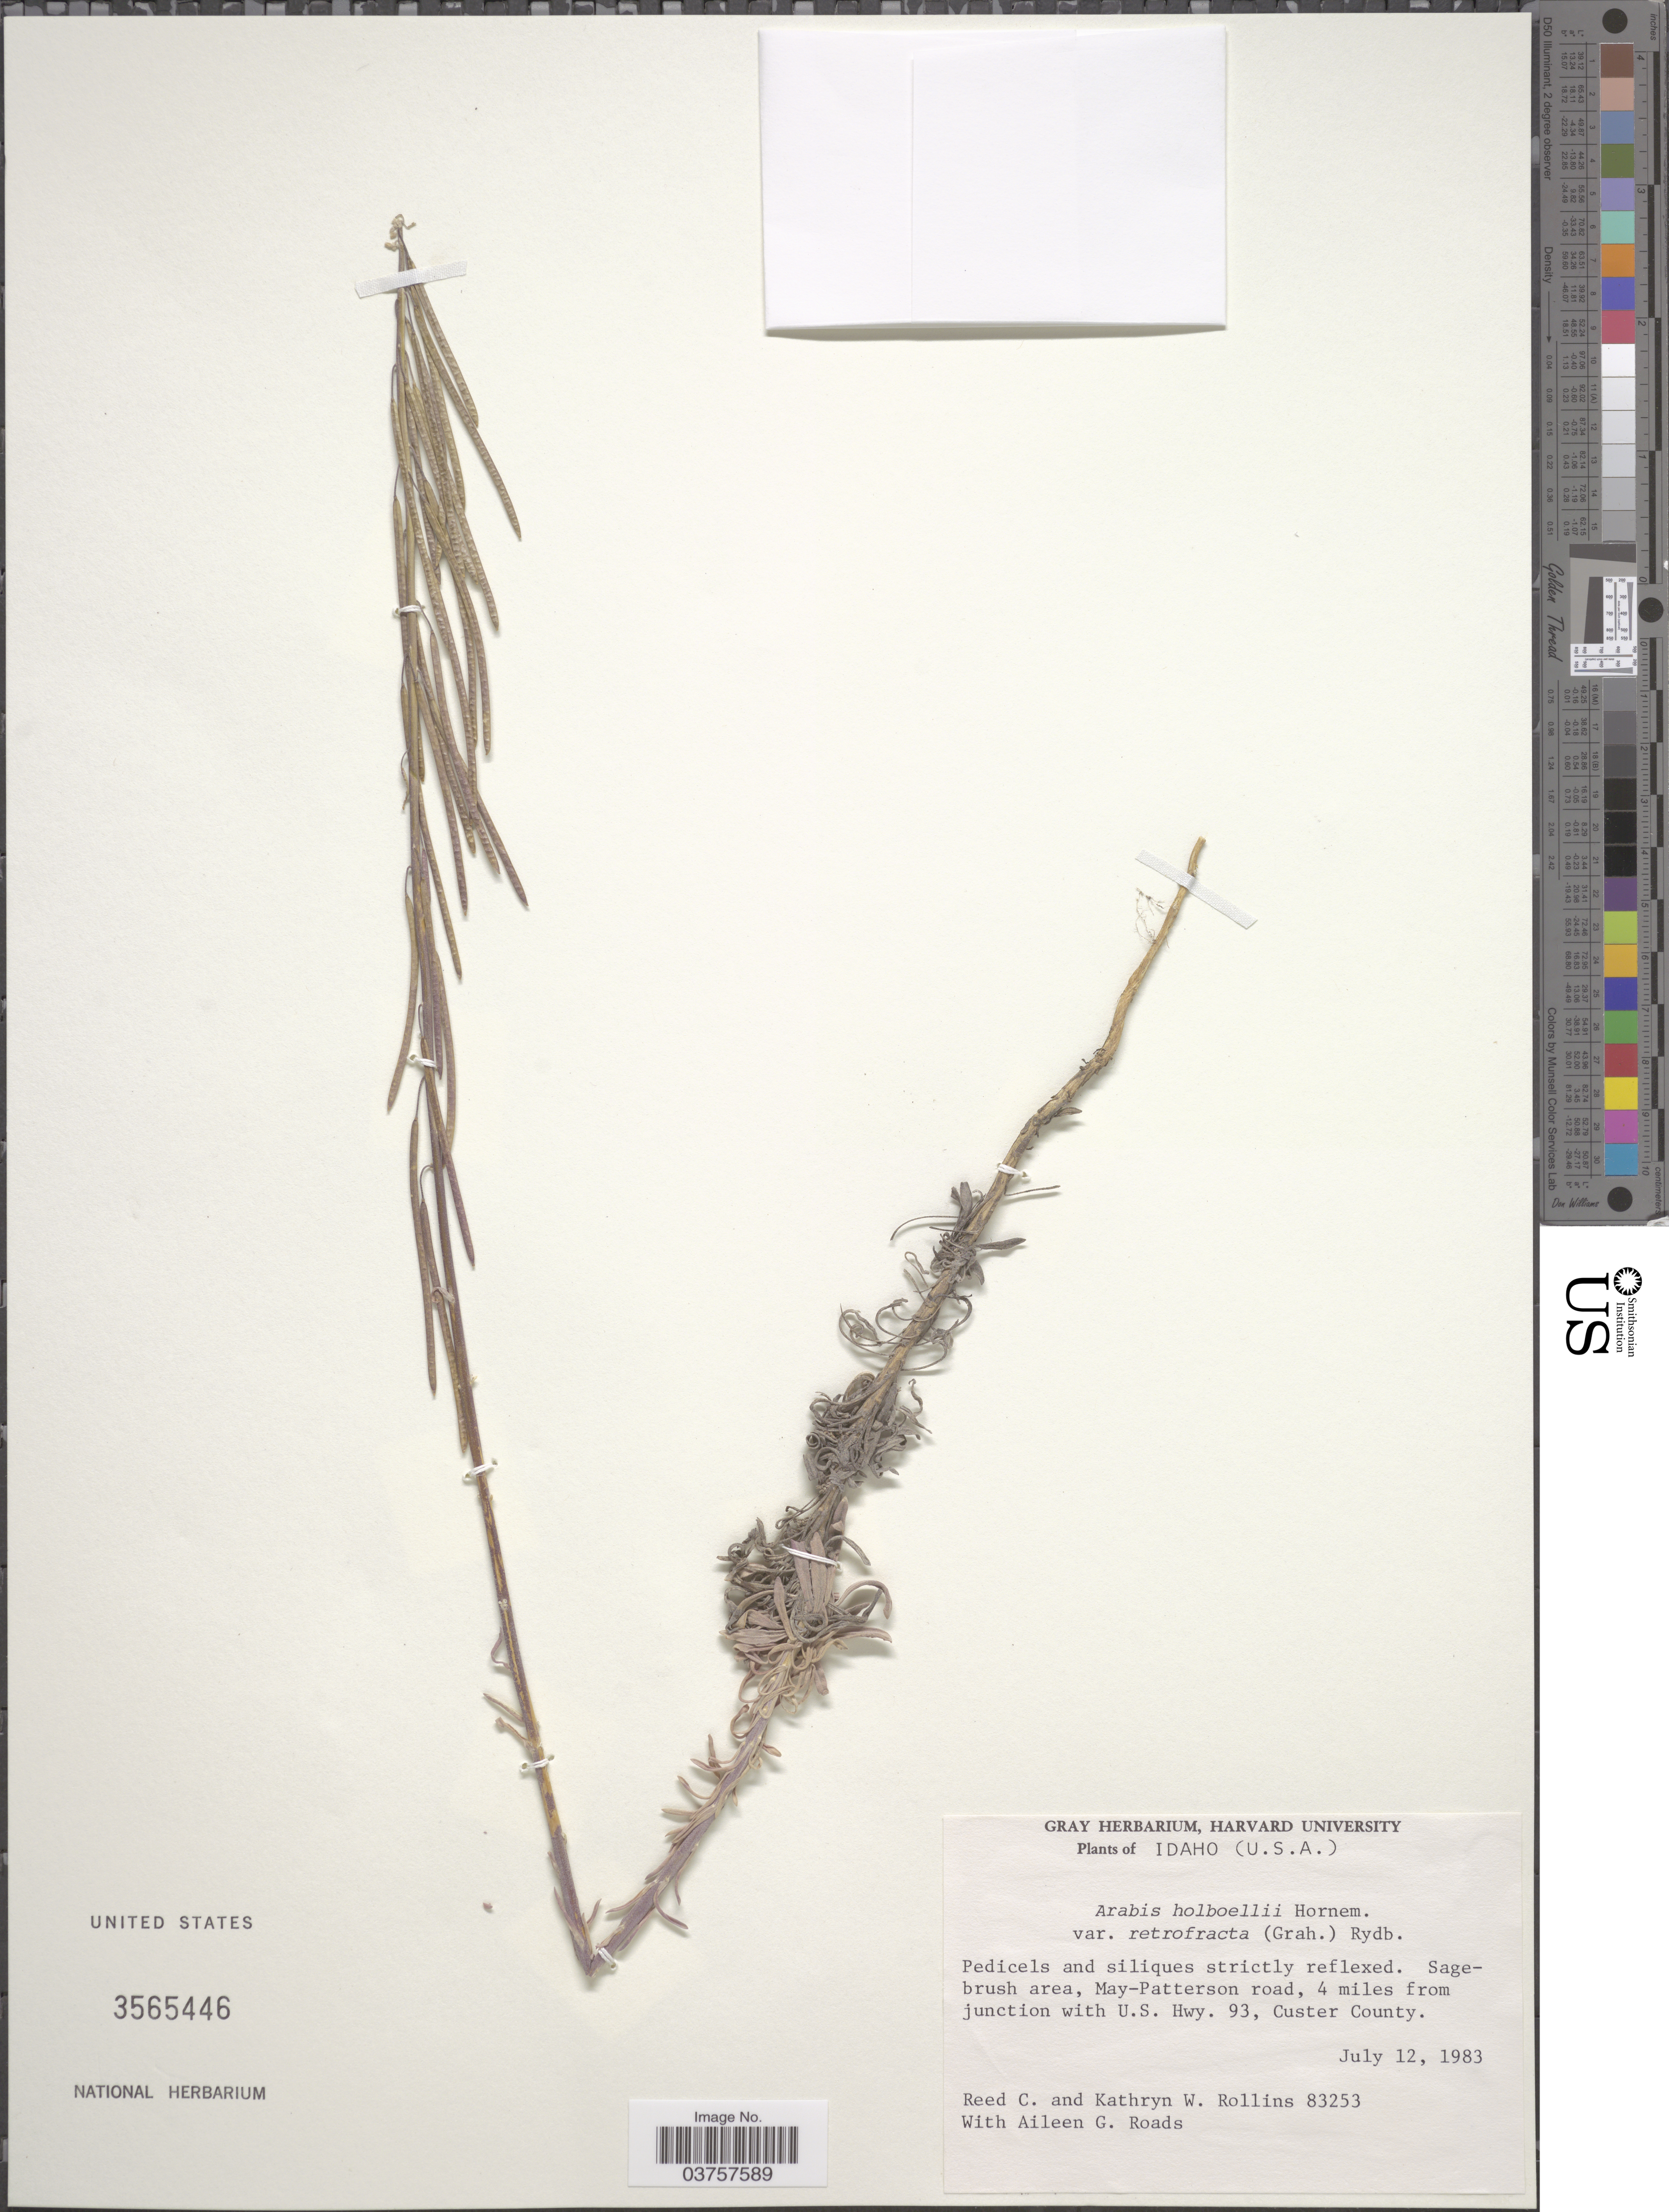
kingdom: Plantae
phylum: Tracheophyta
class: Magnoliopsida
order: Brassicales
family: Brassicaceae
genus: Arabis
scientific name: Arabis holboellii var. retrofracta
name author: Rydb.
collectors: R. C. Rollins, K. W. Rollins & A. Roads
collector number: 83253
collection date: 1983-07-12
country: United States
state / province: Idaho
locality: May-Patterson road, 4 miles from junction with U.S. Hwy. 93, Custer County.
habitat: sagebrush area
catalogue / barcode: US 3565446